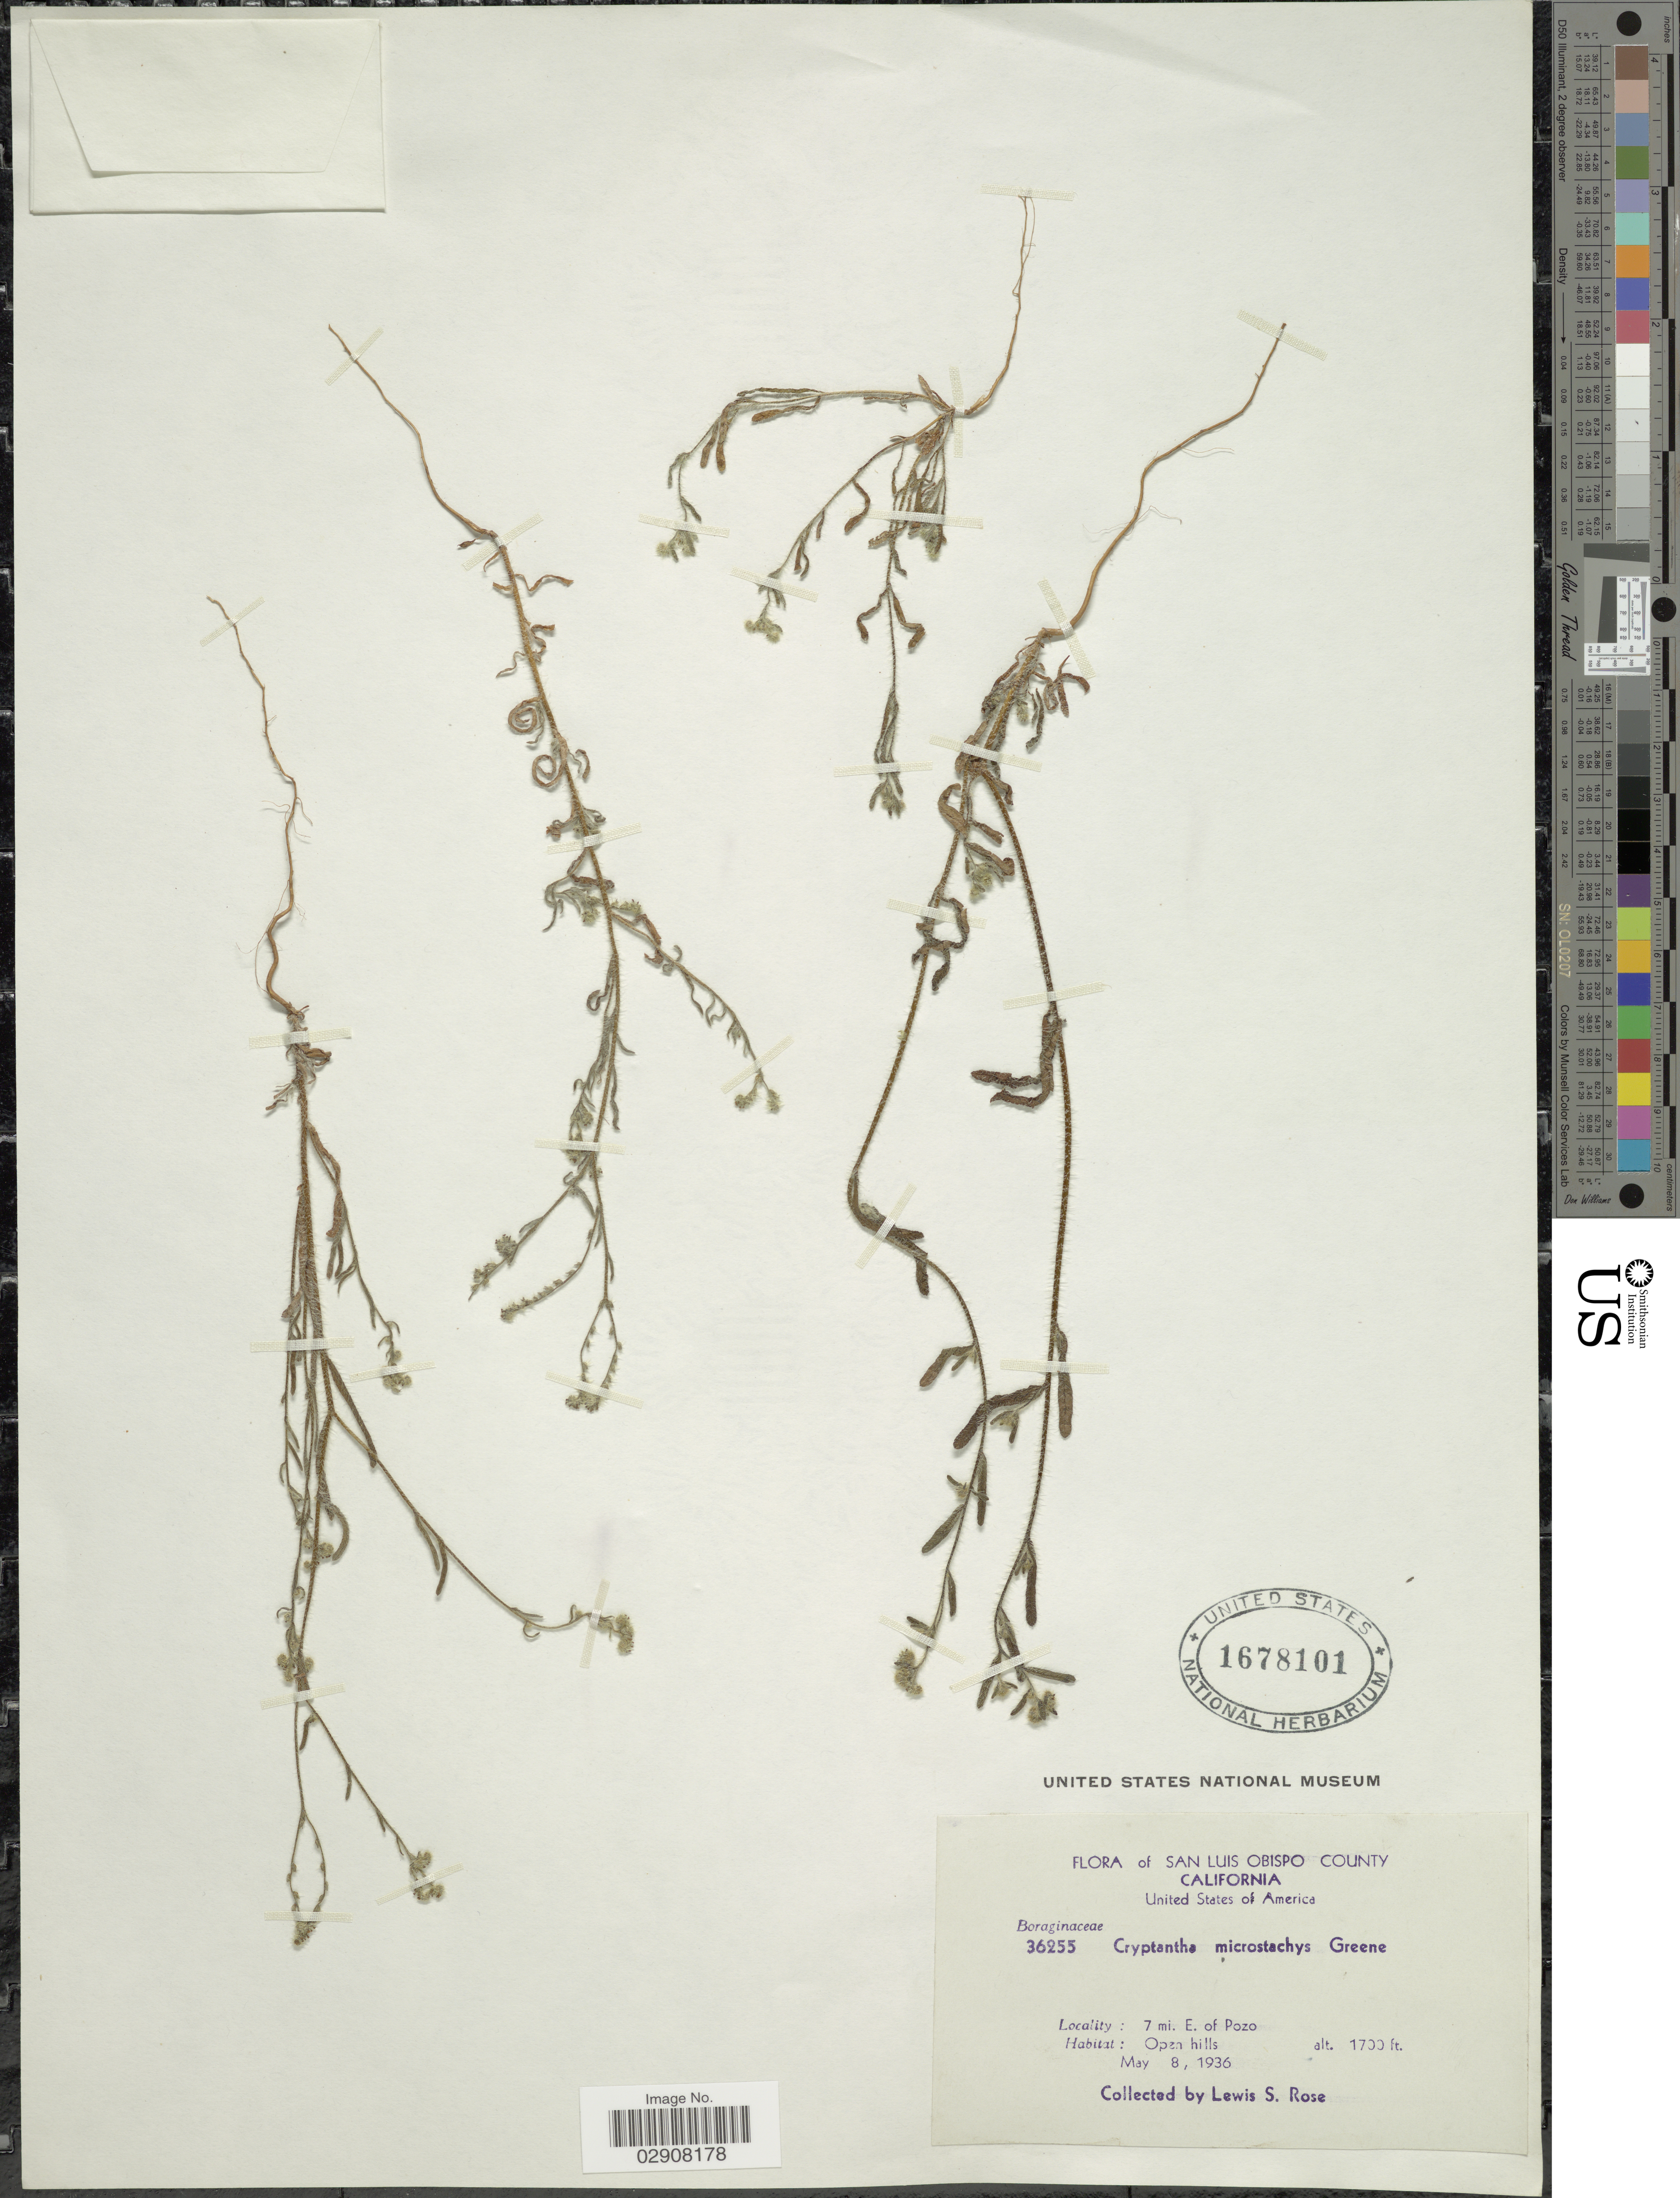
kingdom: Plantae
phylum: Tracheophyta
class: Magnoliopsida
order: Boraginales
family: Boraginaceae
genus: Cryptantha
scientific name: Cryptantha microstachys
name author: (Greene ex A. Gray) Greene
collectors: L. S. Rose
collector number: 36255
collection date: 1936-05-08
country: United States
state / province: California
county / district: San Luis Obispo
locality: San Luis Obispo County. 7 mi. E. of Pozo. Open hills.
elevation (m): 518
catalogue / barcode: US 1678101